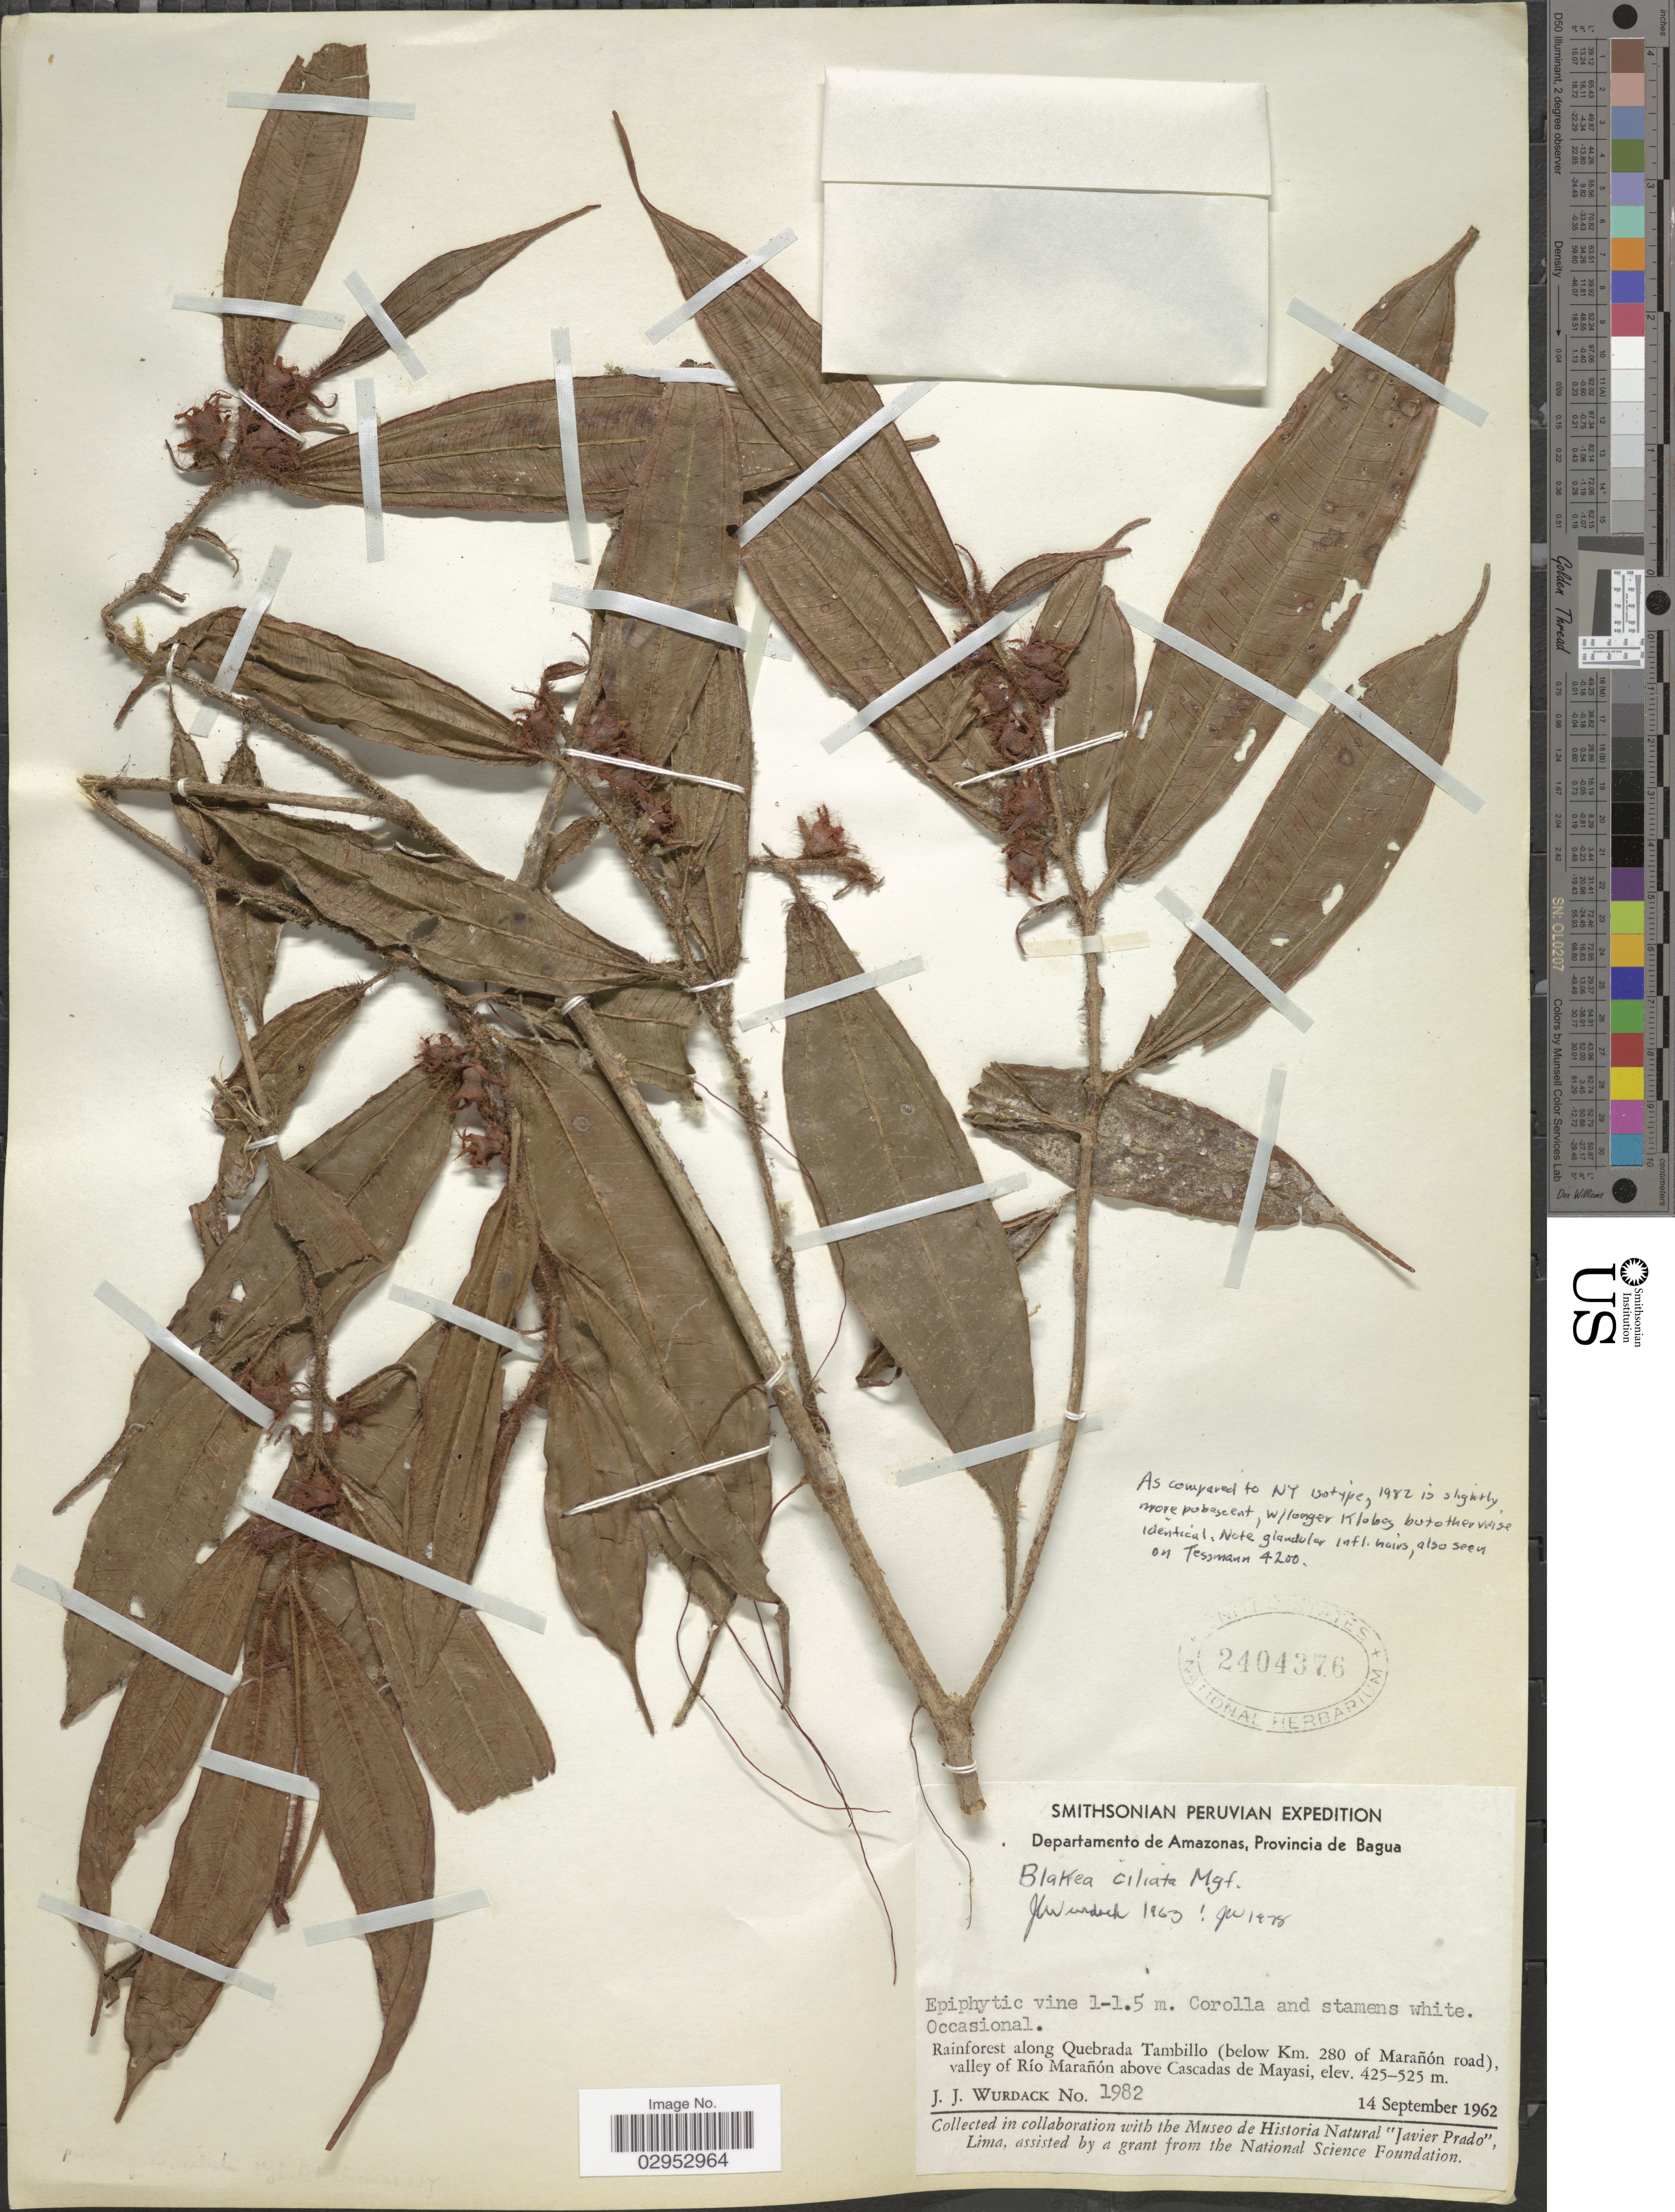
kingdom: Plantae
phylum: Tracheophyta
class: Magnoliopsida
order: Myrtales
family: Melastomataceae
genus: Blakea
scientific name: Blakea ciliata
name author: Markgr.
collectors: J. J. Wurdack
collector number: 1982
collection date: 1962-09-14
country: Peru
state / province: Amazonas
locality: Departamento de Amazonas, Provincia de Bagua. Rainforest along Quebrada Tambillo (below Km. 280 of Marañón road), valley of Río Marañón above Cascadas de Mayasi.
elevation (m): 425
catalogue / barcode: US 2404376